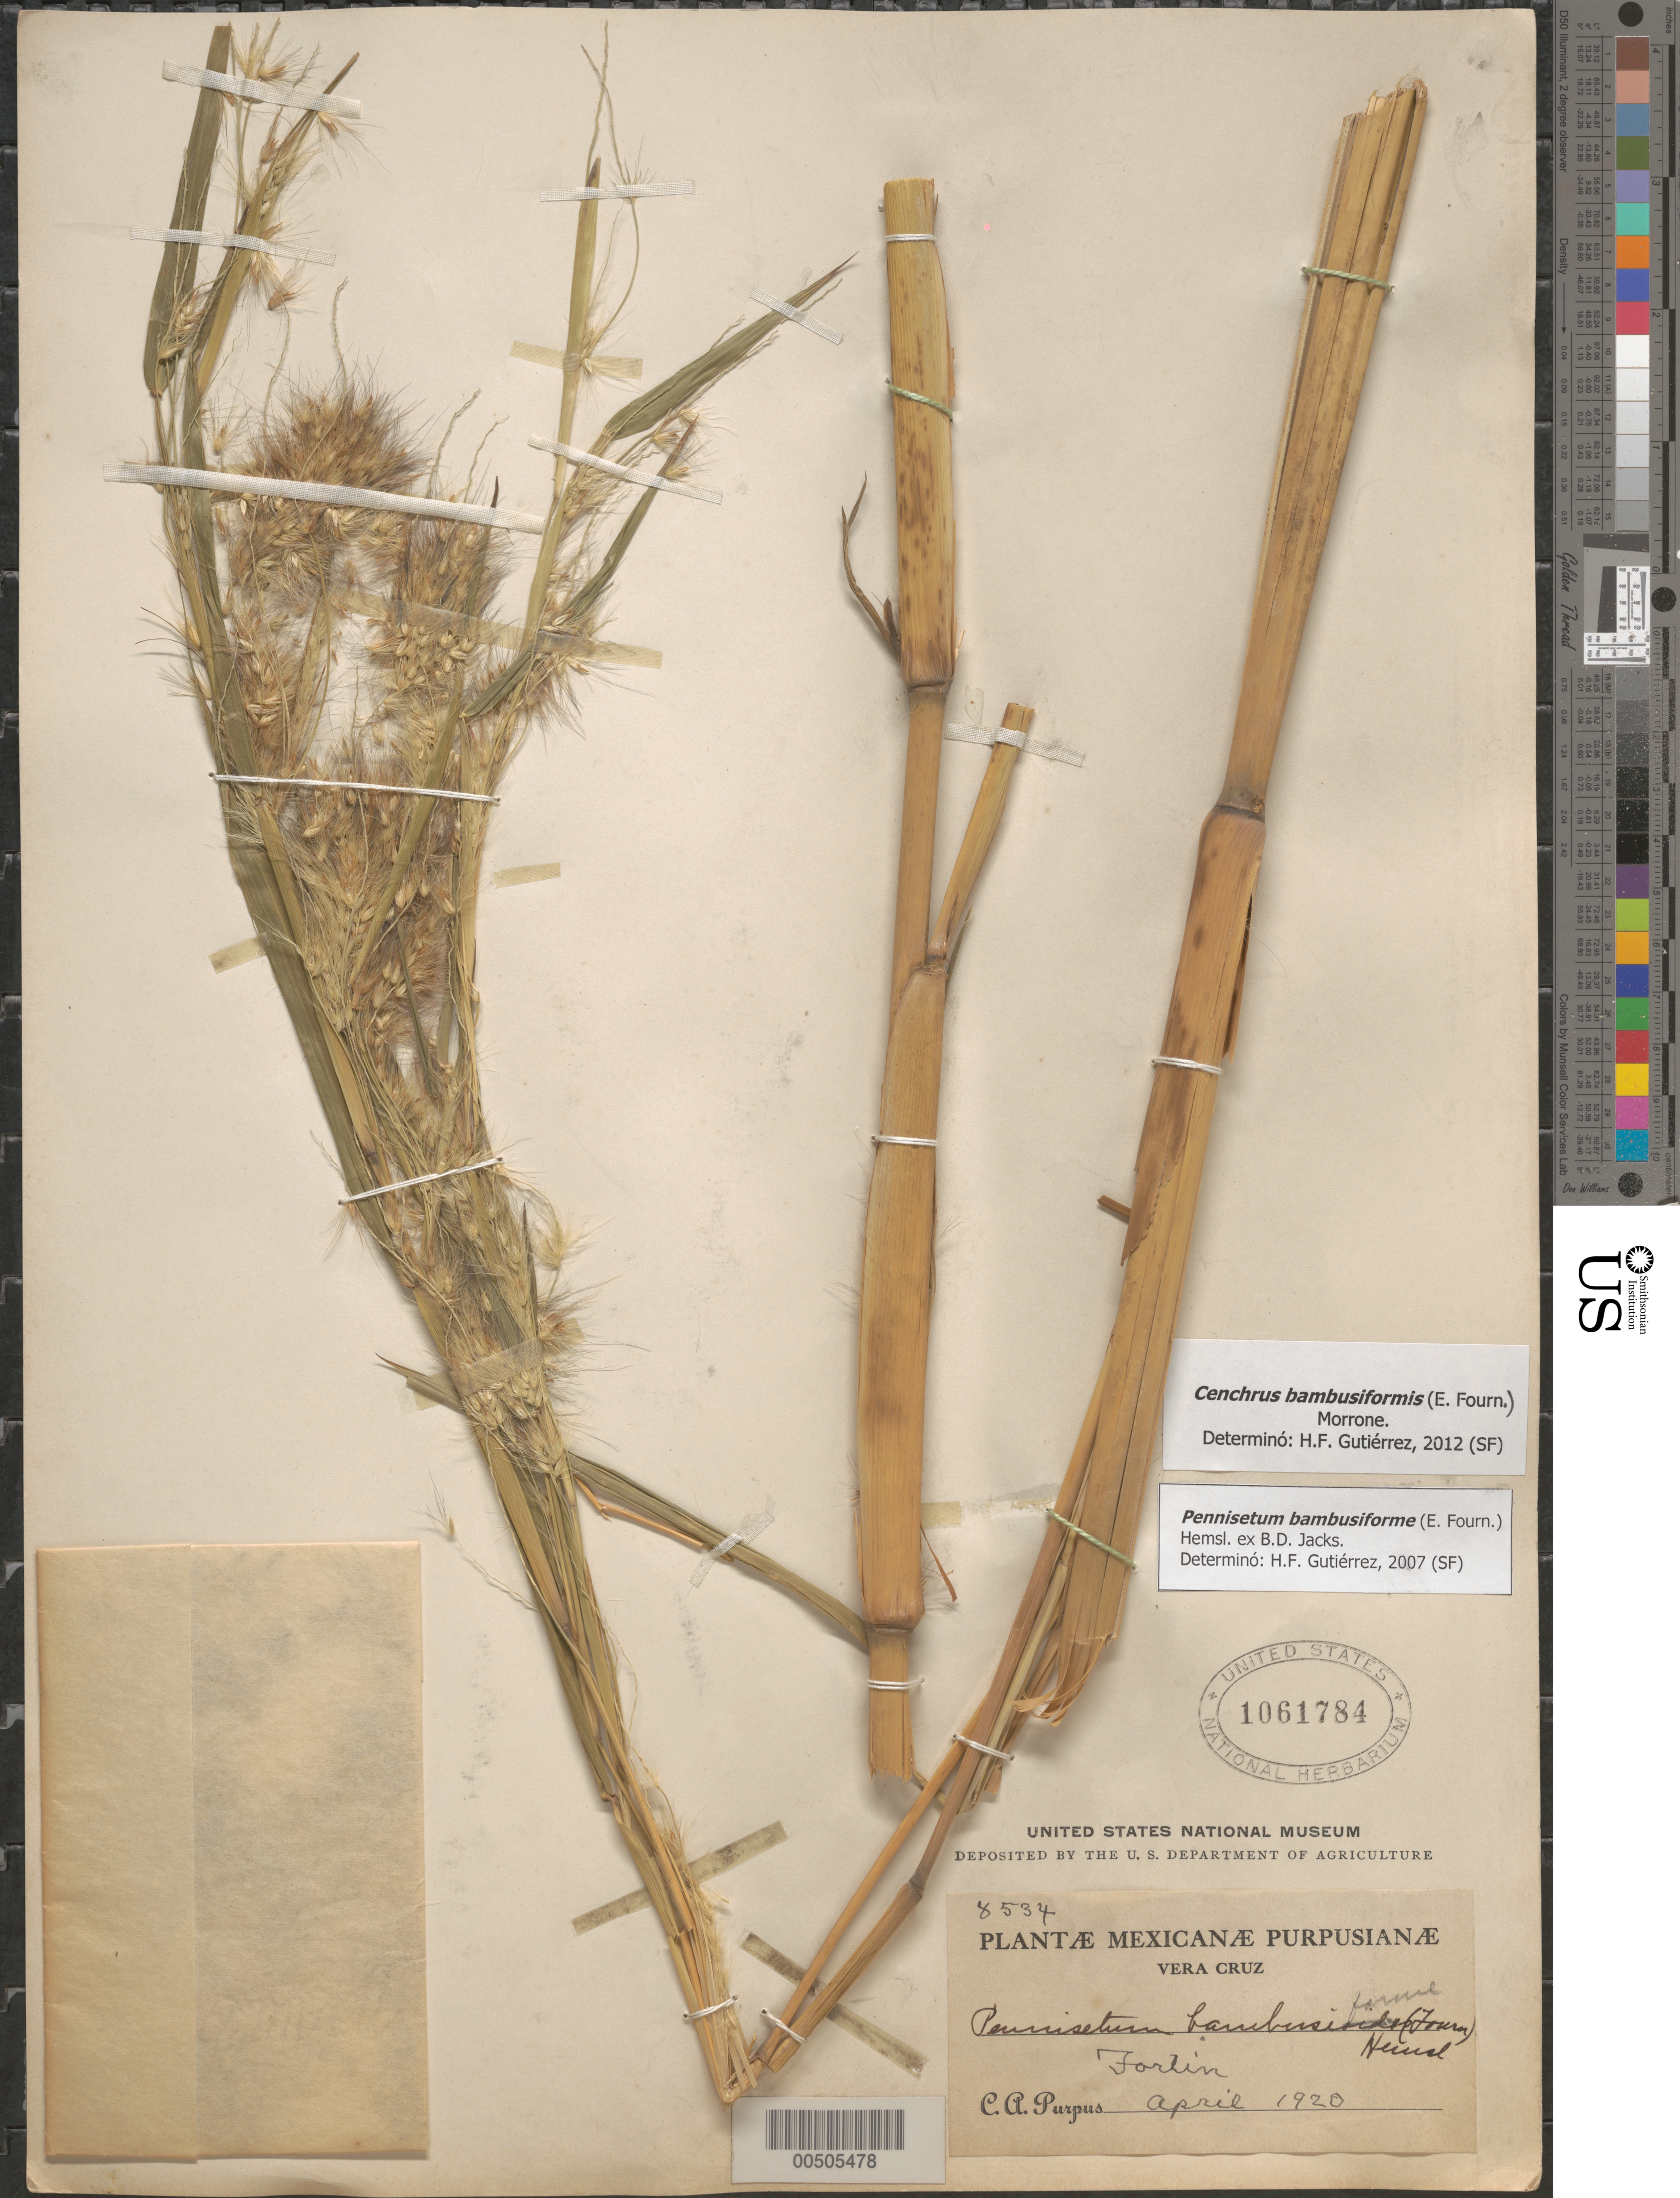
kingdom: Plantae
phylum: Tracheophyta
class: Liliopsida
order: Poales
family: Poaceae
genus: Cenchrus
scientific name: Cenchrus bambusiformis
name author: (E. Fourn.) Morrone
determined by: Gutiérrez, H. F.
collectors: C. A. Purpus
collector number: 8534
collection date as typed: Apr 1920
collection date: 1920-04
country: Mexico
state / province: Veracruz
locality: Fortin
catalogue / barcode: US 1061784